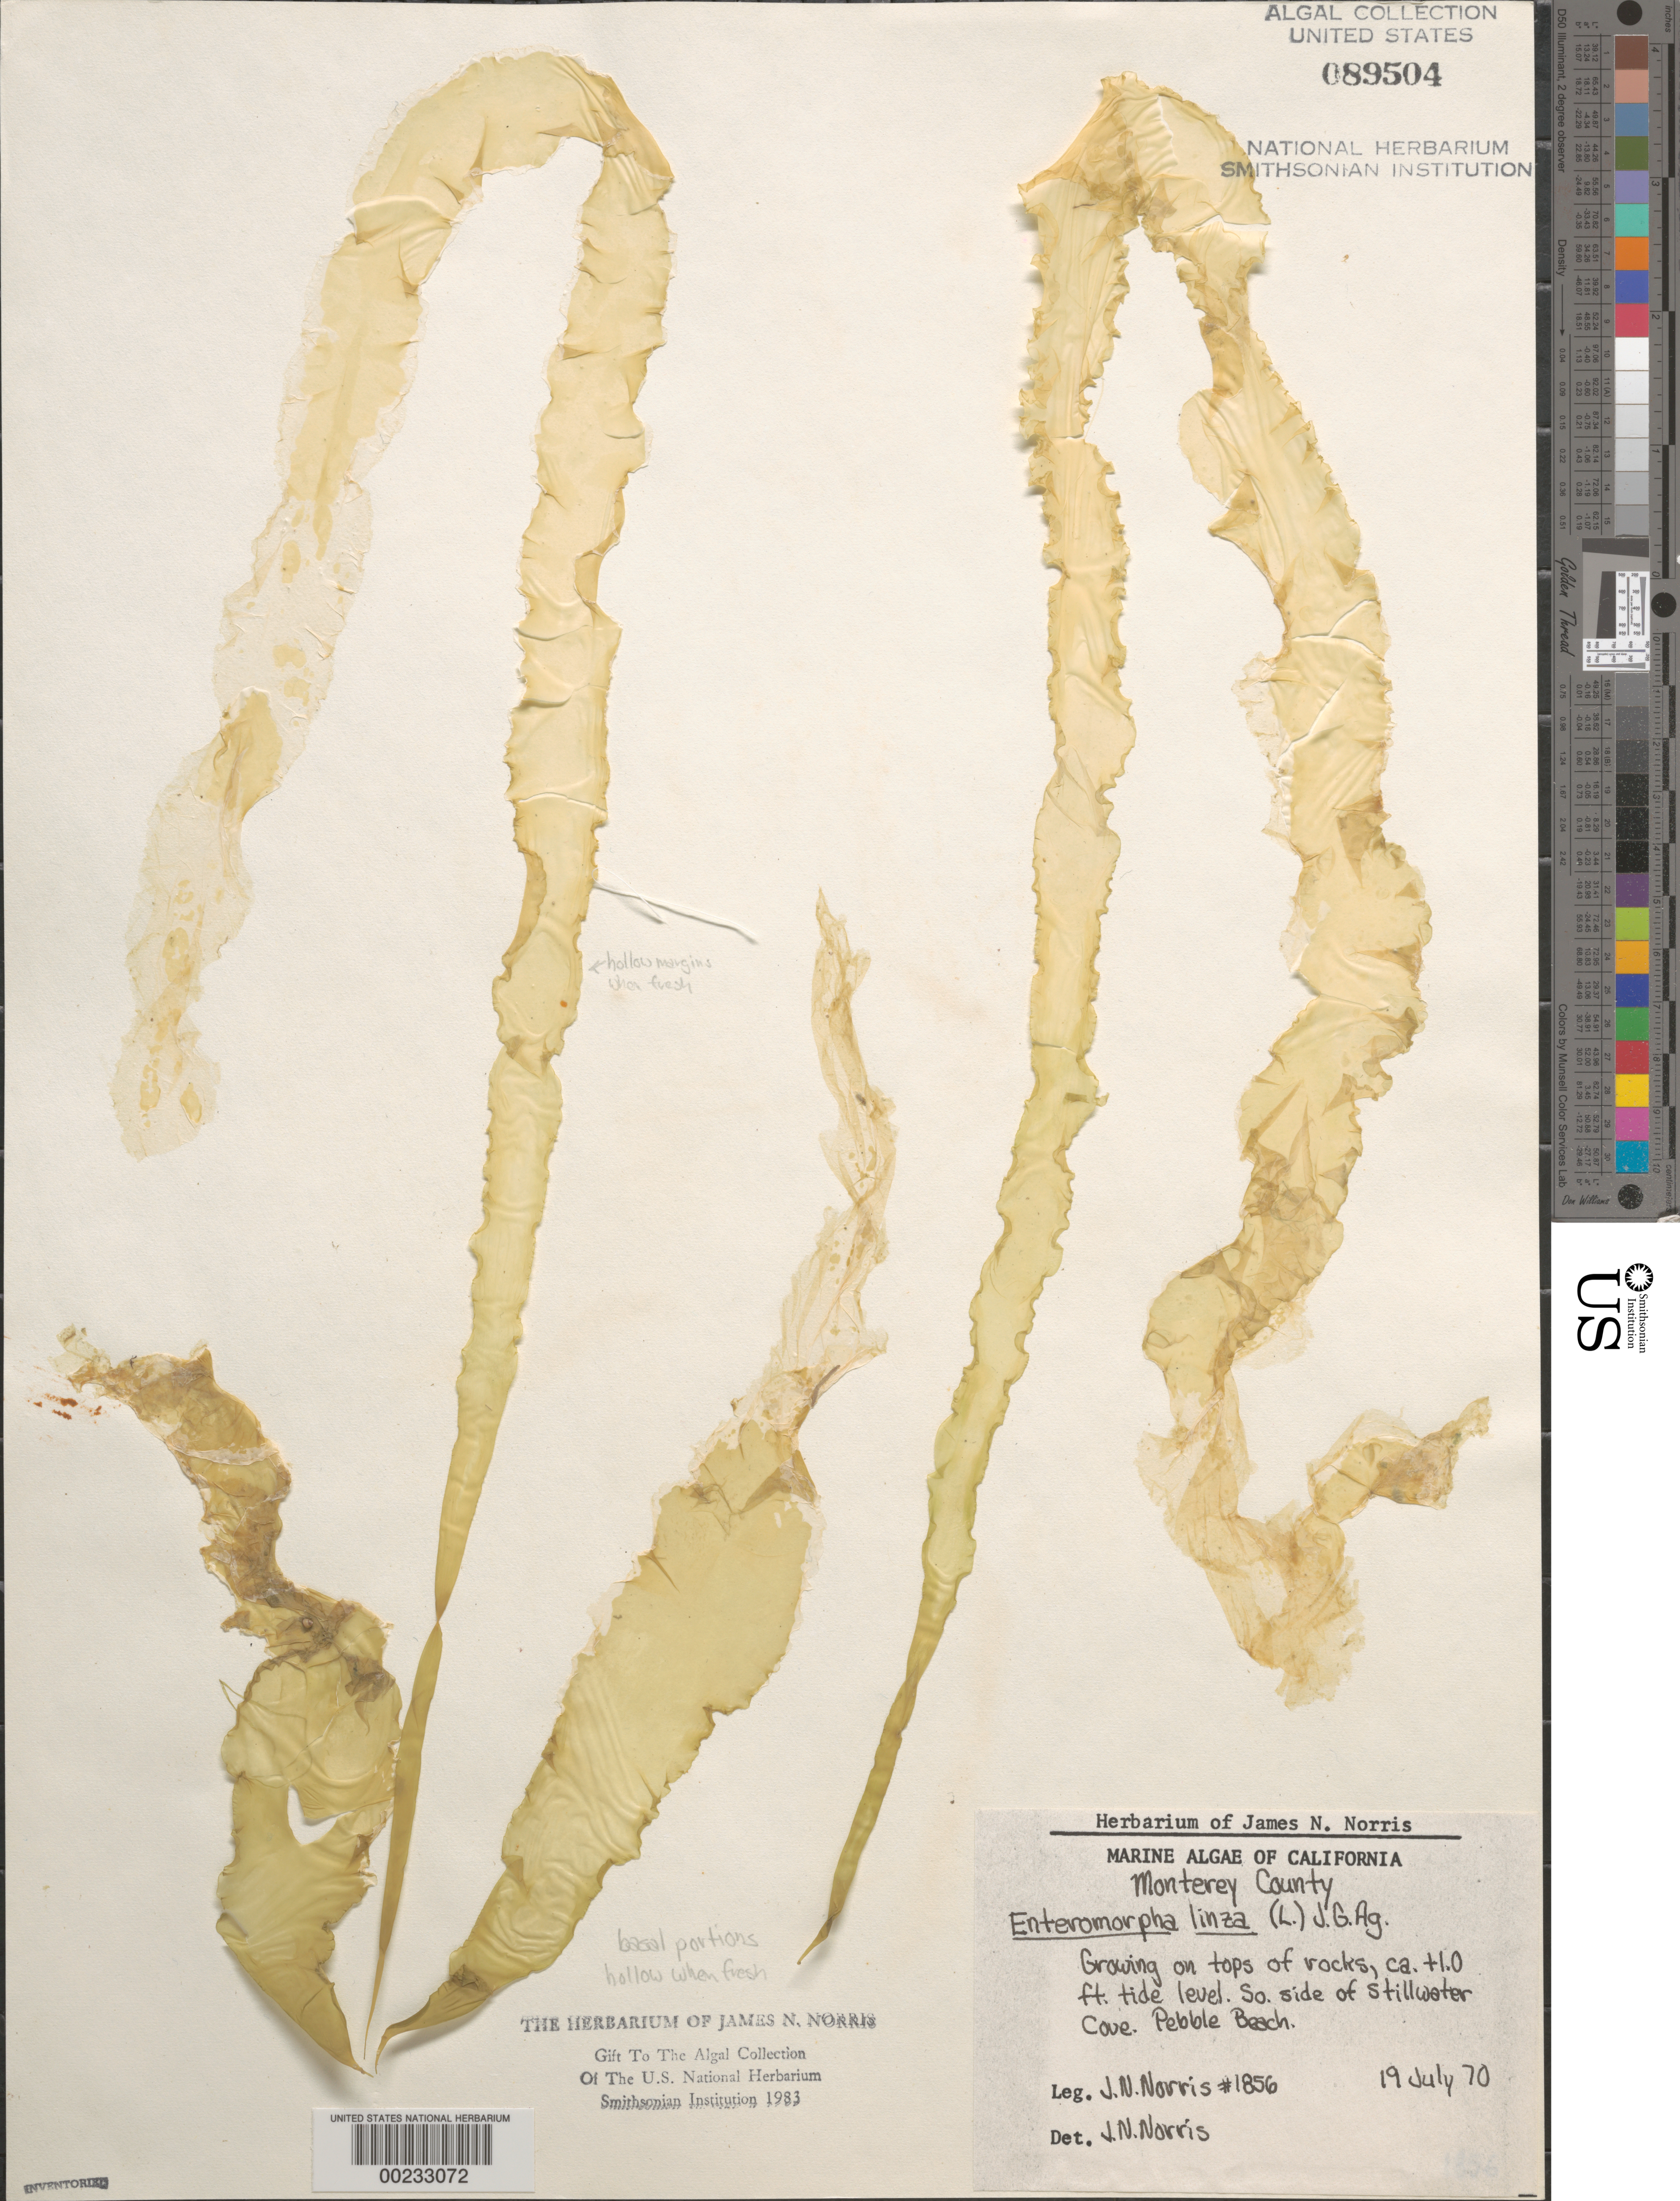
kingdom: Plantae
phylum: Chlorophyta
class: Ulvophyceae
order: Ulvales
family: Ulvaceae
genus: Ulva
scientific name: Ulva clathrata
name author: (Roth) C. Agardh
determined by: Algae name updating Project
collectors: J. N. Norris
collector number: JN-1856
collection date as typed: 19 Jul 1970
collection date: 1970-07-19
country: United States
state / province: California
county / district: Monterey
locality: Stillwater Cove, Pebble Beach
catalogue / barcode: US 89504